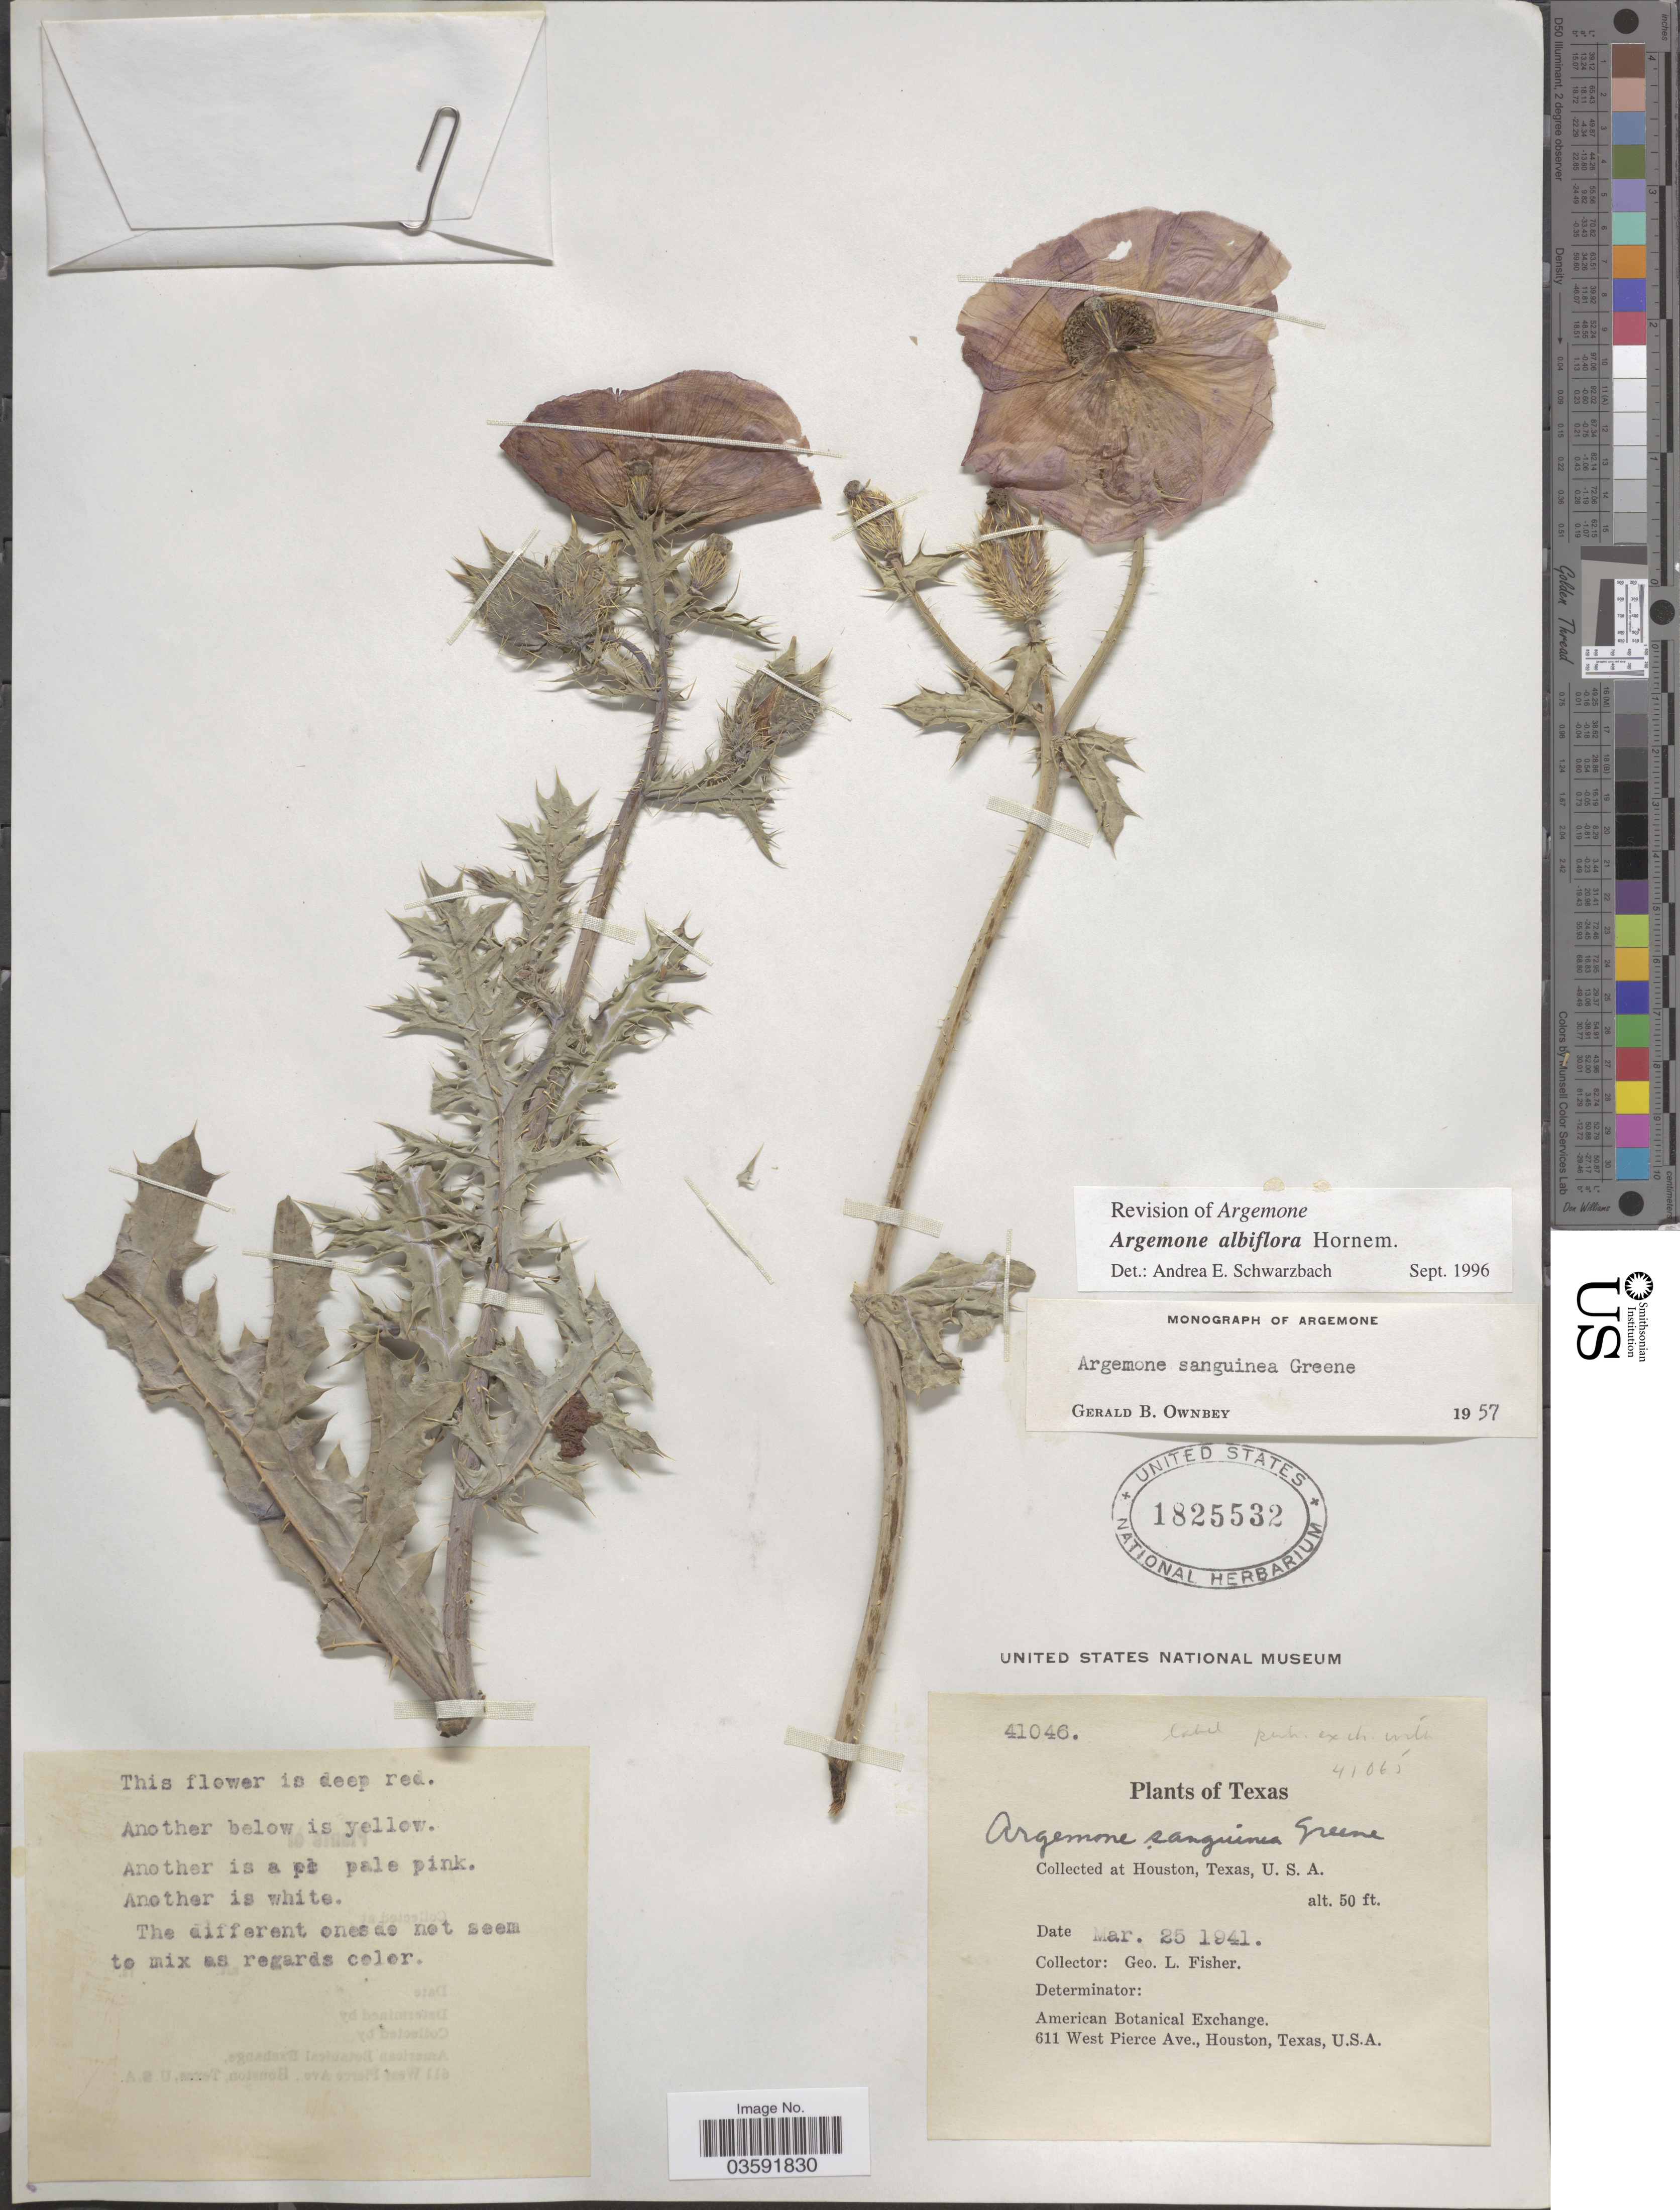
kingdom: Plantae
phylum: Tracheophyta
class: Magnoliopsida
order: Ranunculales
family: Papaveraceae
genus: Argemone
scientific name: Argemone albiflora subsp. albiflora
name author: Hornem.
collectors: G. L. Fisher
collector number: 41046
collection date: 1941-03-25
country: United States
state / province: Texas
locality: At Houston.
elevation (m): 15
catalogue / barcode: US 1825532